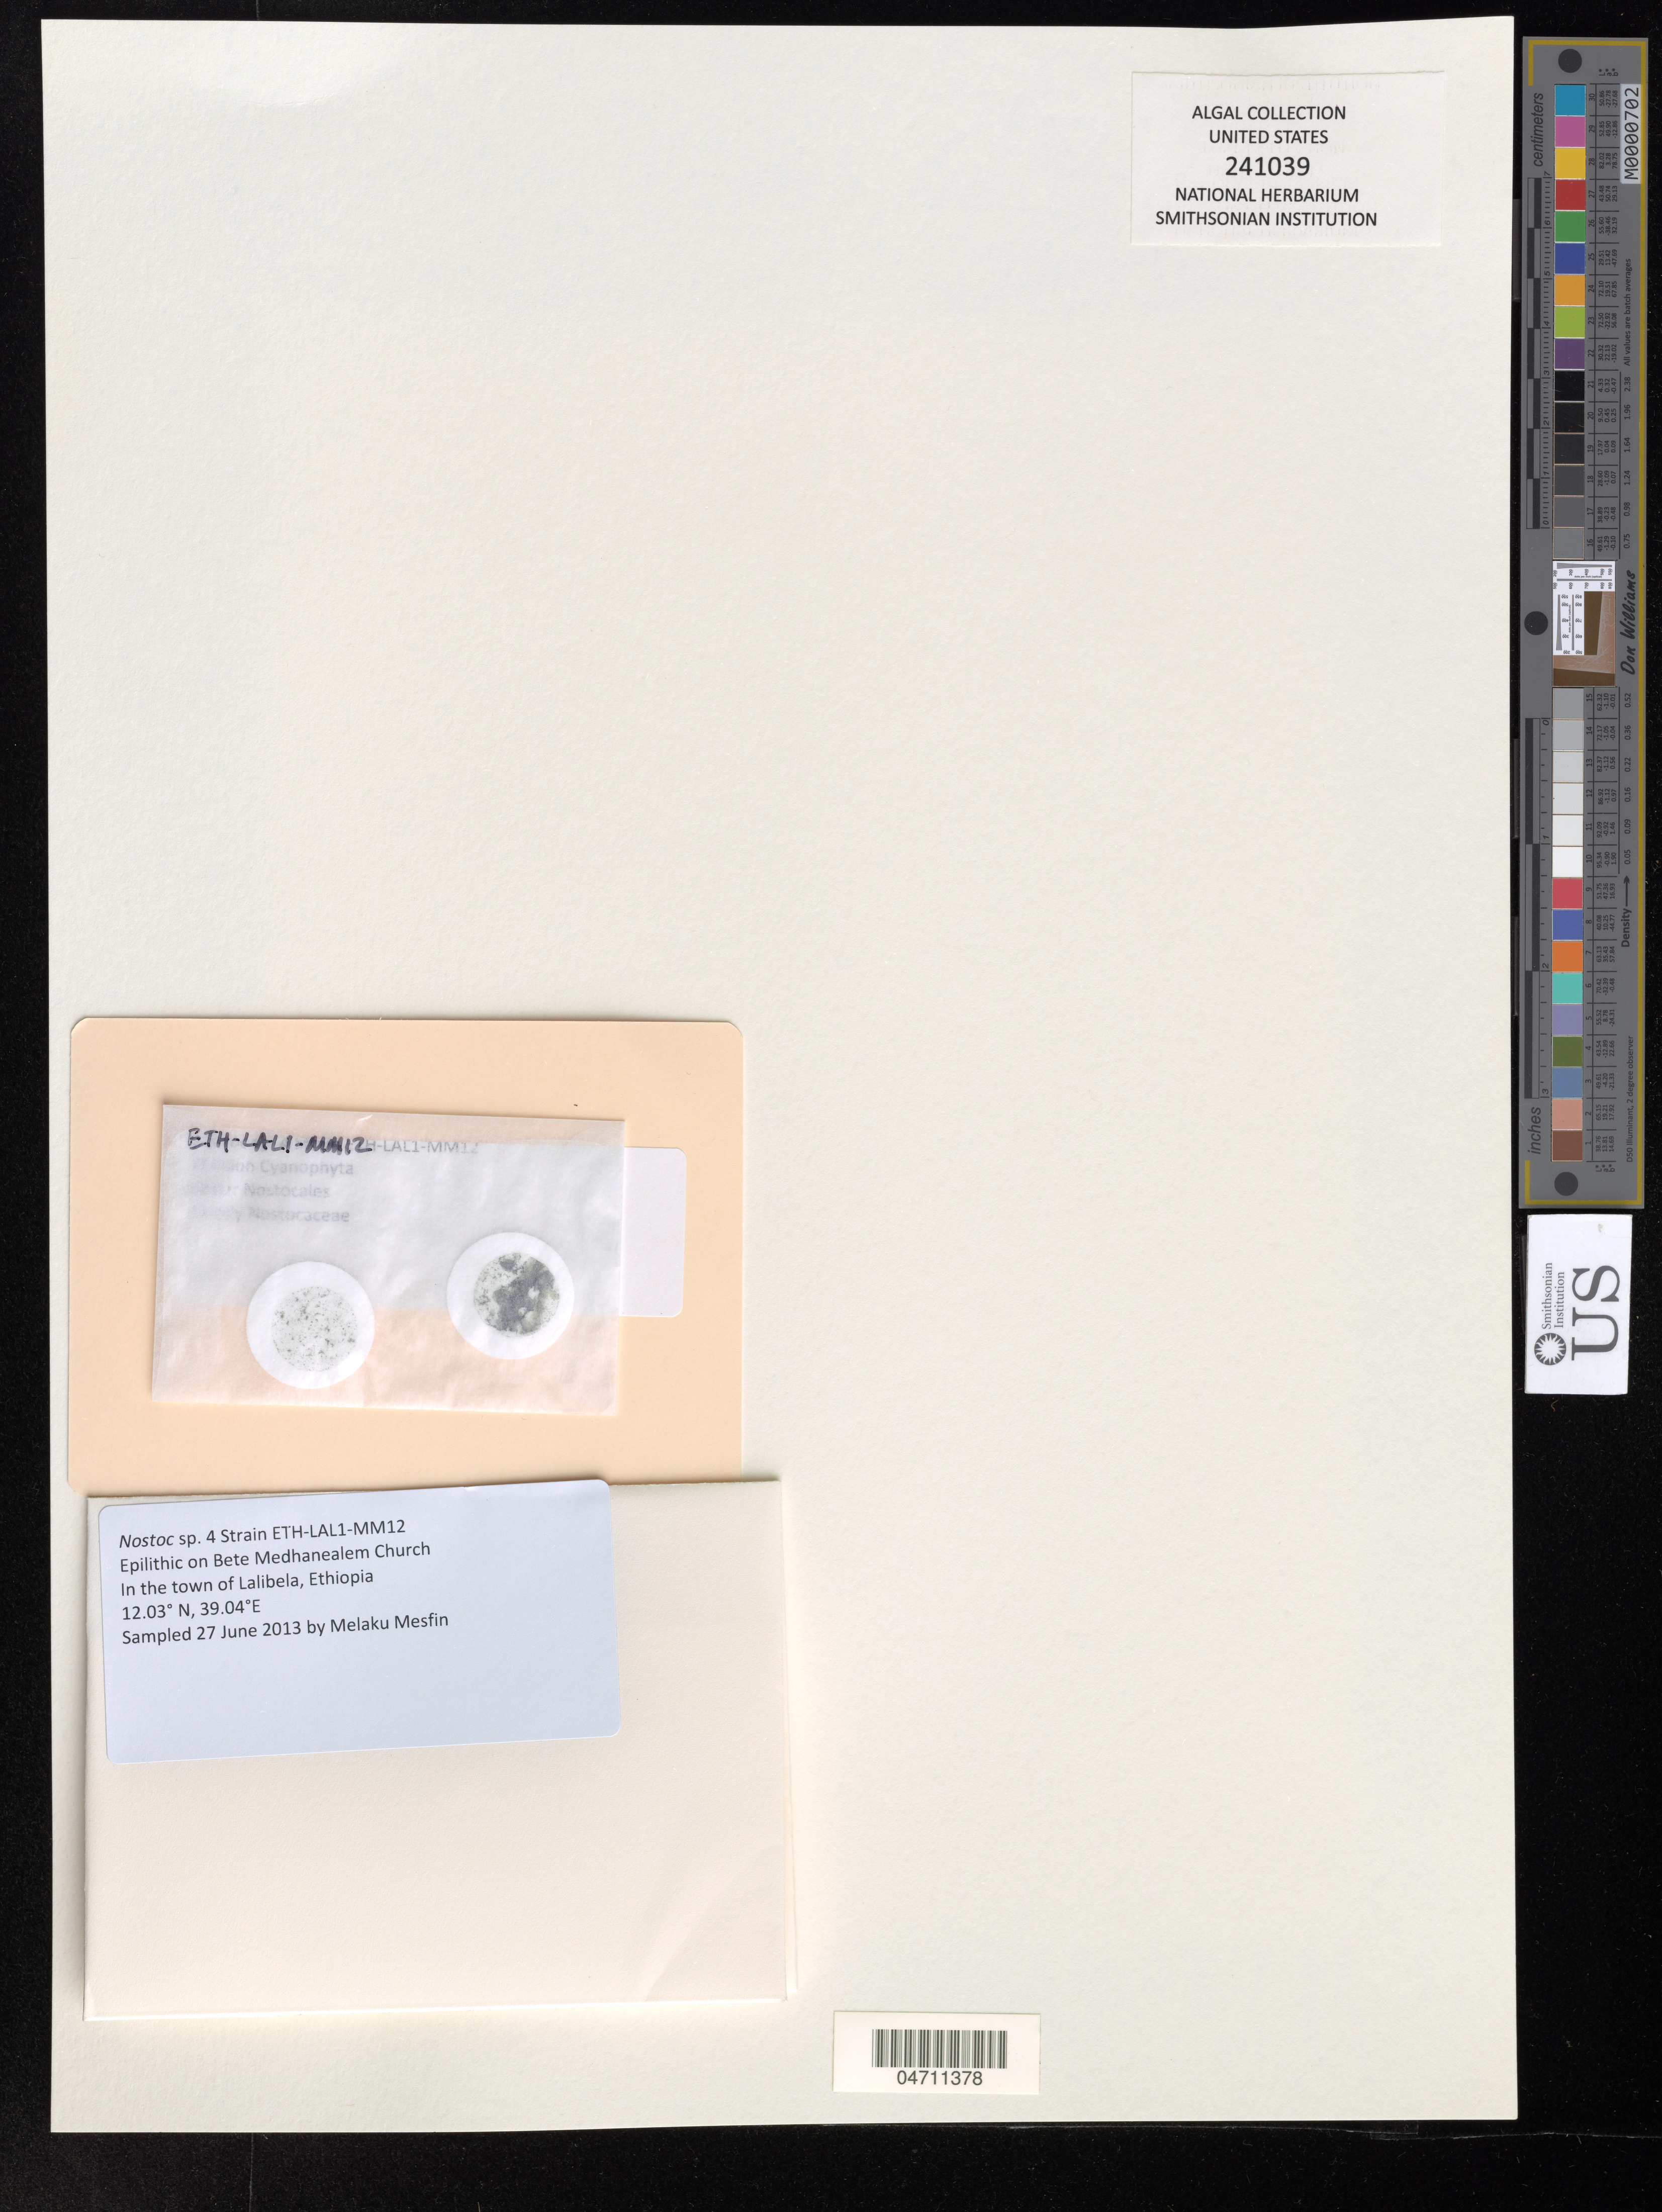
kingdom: Bacteria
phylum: Cyanobacteria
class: Cyanobacteriia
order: Cyanobacteriales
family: Nostocaceae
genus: Nostoc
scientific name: Nostoc sp.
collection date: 2013-06-27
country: Ethiopia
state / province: Amhara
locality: Epilithic on Bete Medhanealem Church. In the town of Lalibela.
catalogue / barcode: US 241039